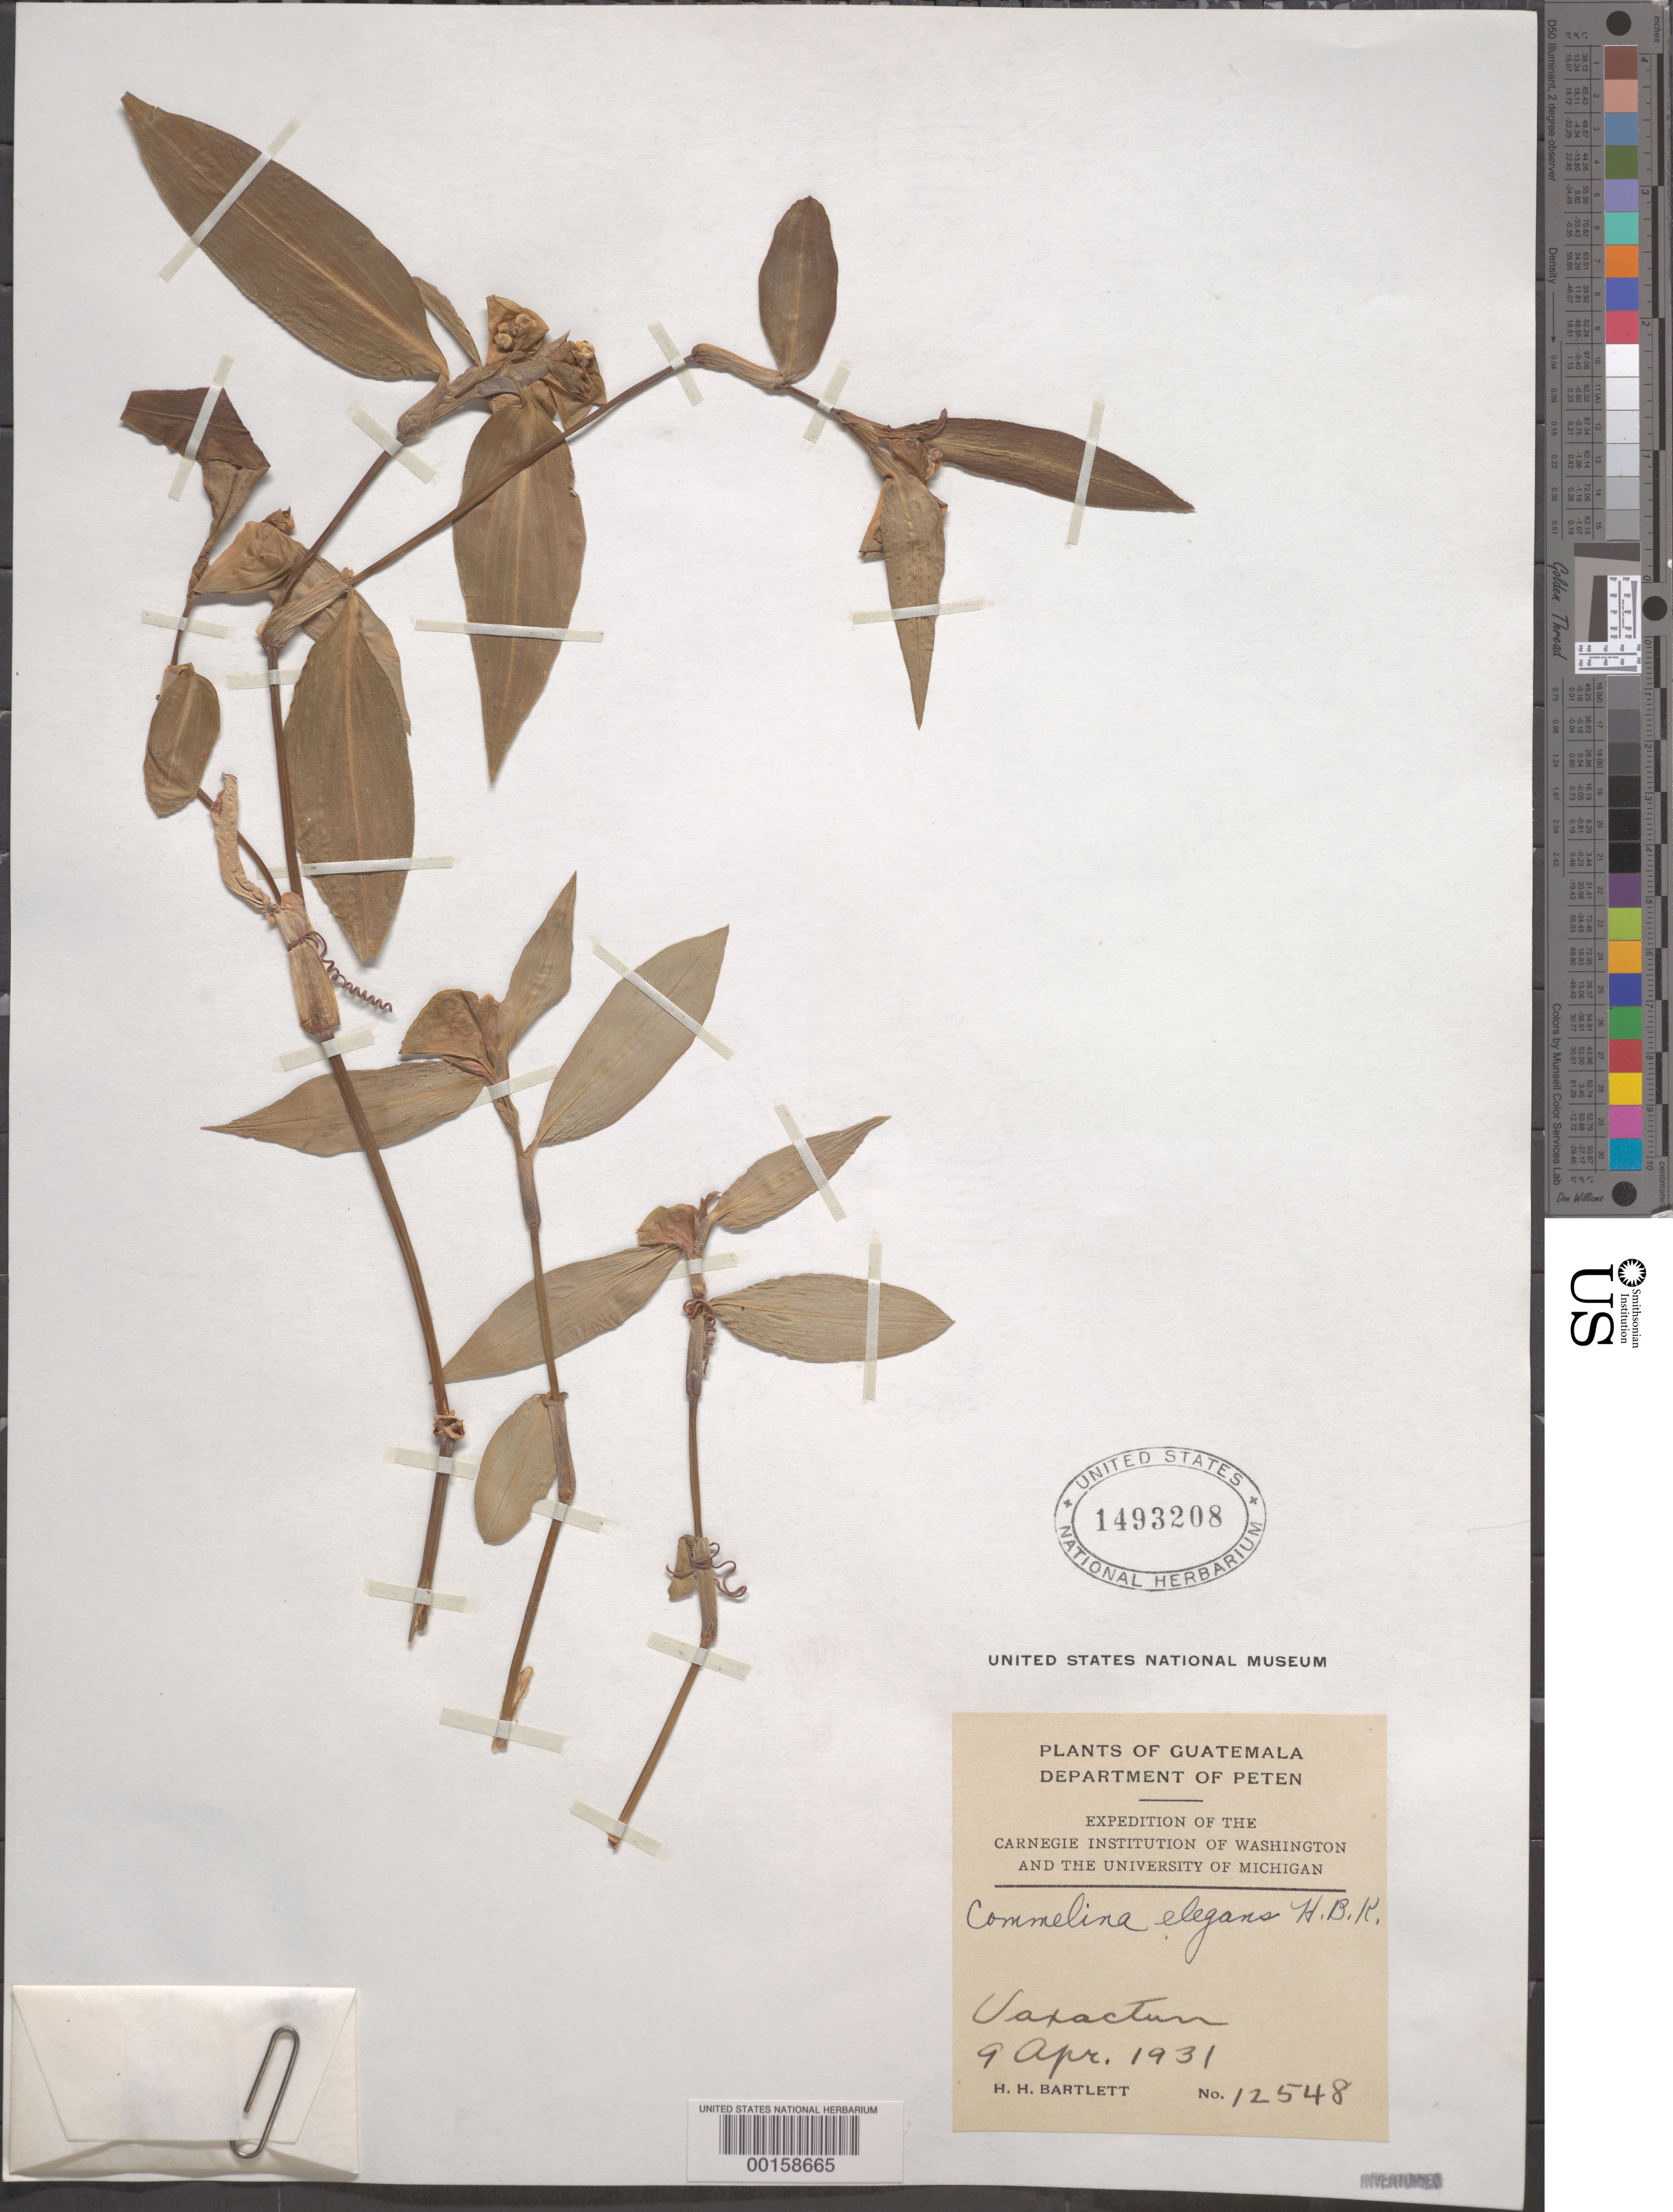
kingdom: Plantae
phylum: Tracheophyta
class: Liliopsida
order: Commelinales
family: Commelinaceae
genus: Commelina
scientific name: Commelina erecta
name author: L.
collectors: H. H. Bartlett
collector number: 12548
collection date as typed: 09 Apr 1931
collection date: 1931-04-09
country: Guatemala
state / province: El Petén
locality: Uaxactún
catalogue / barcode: US 1493208